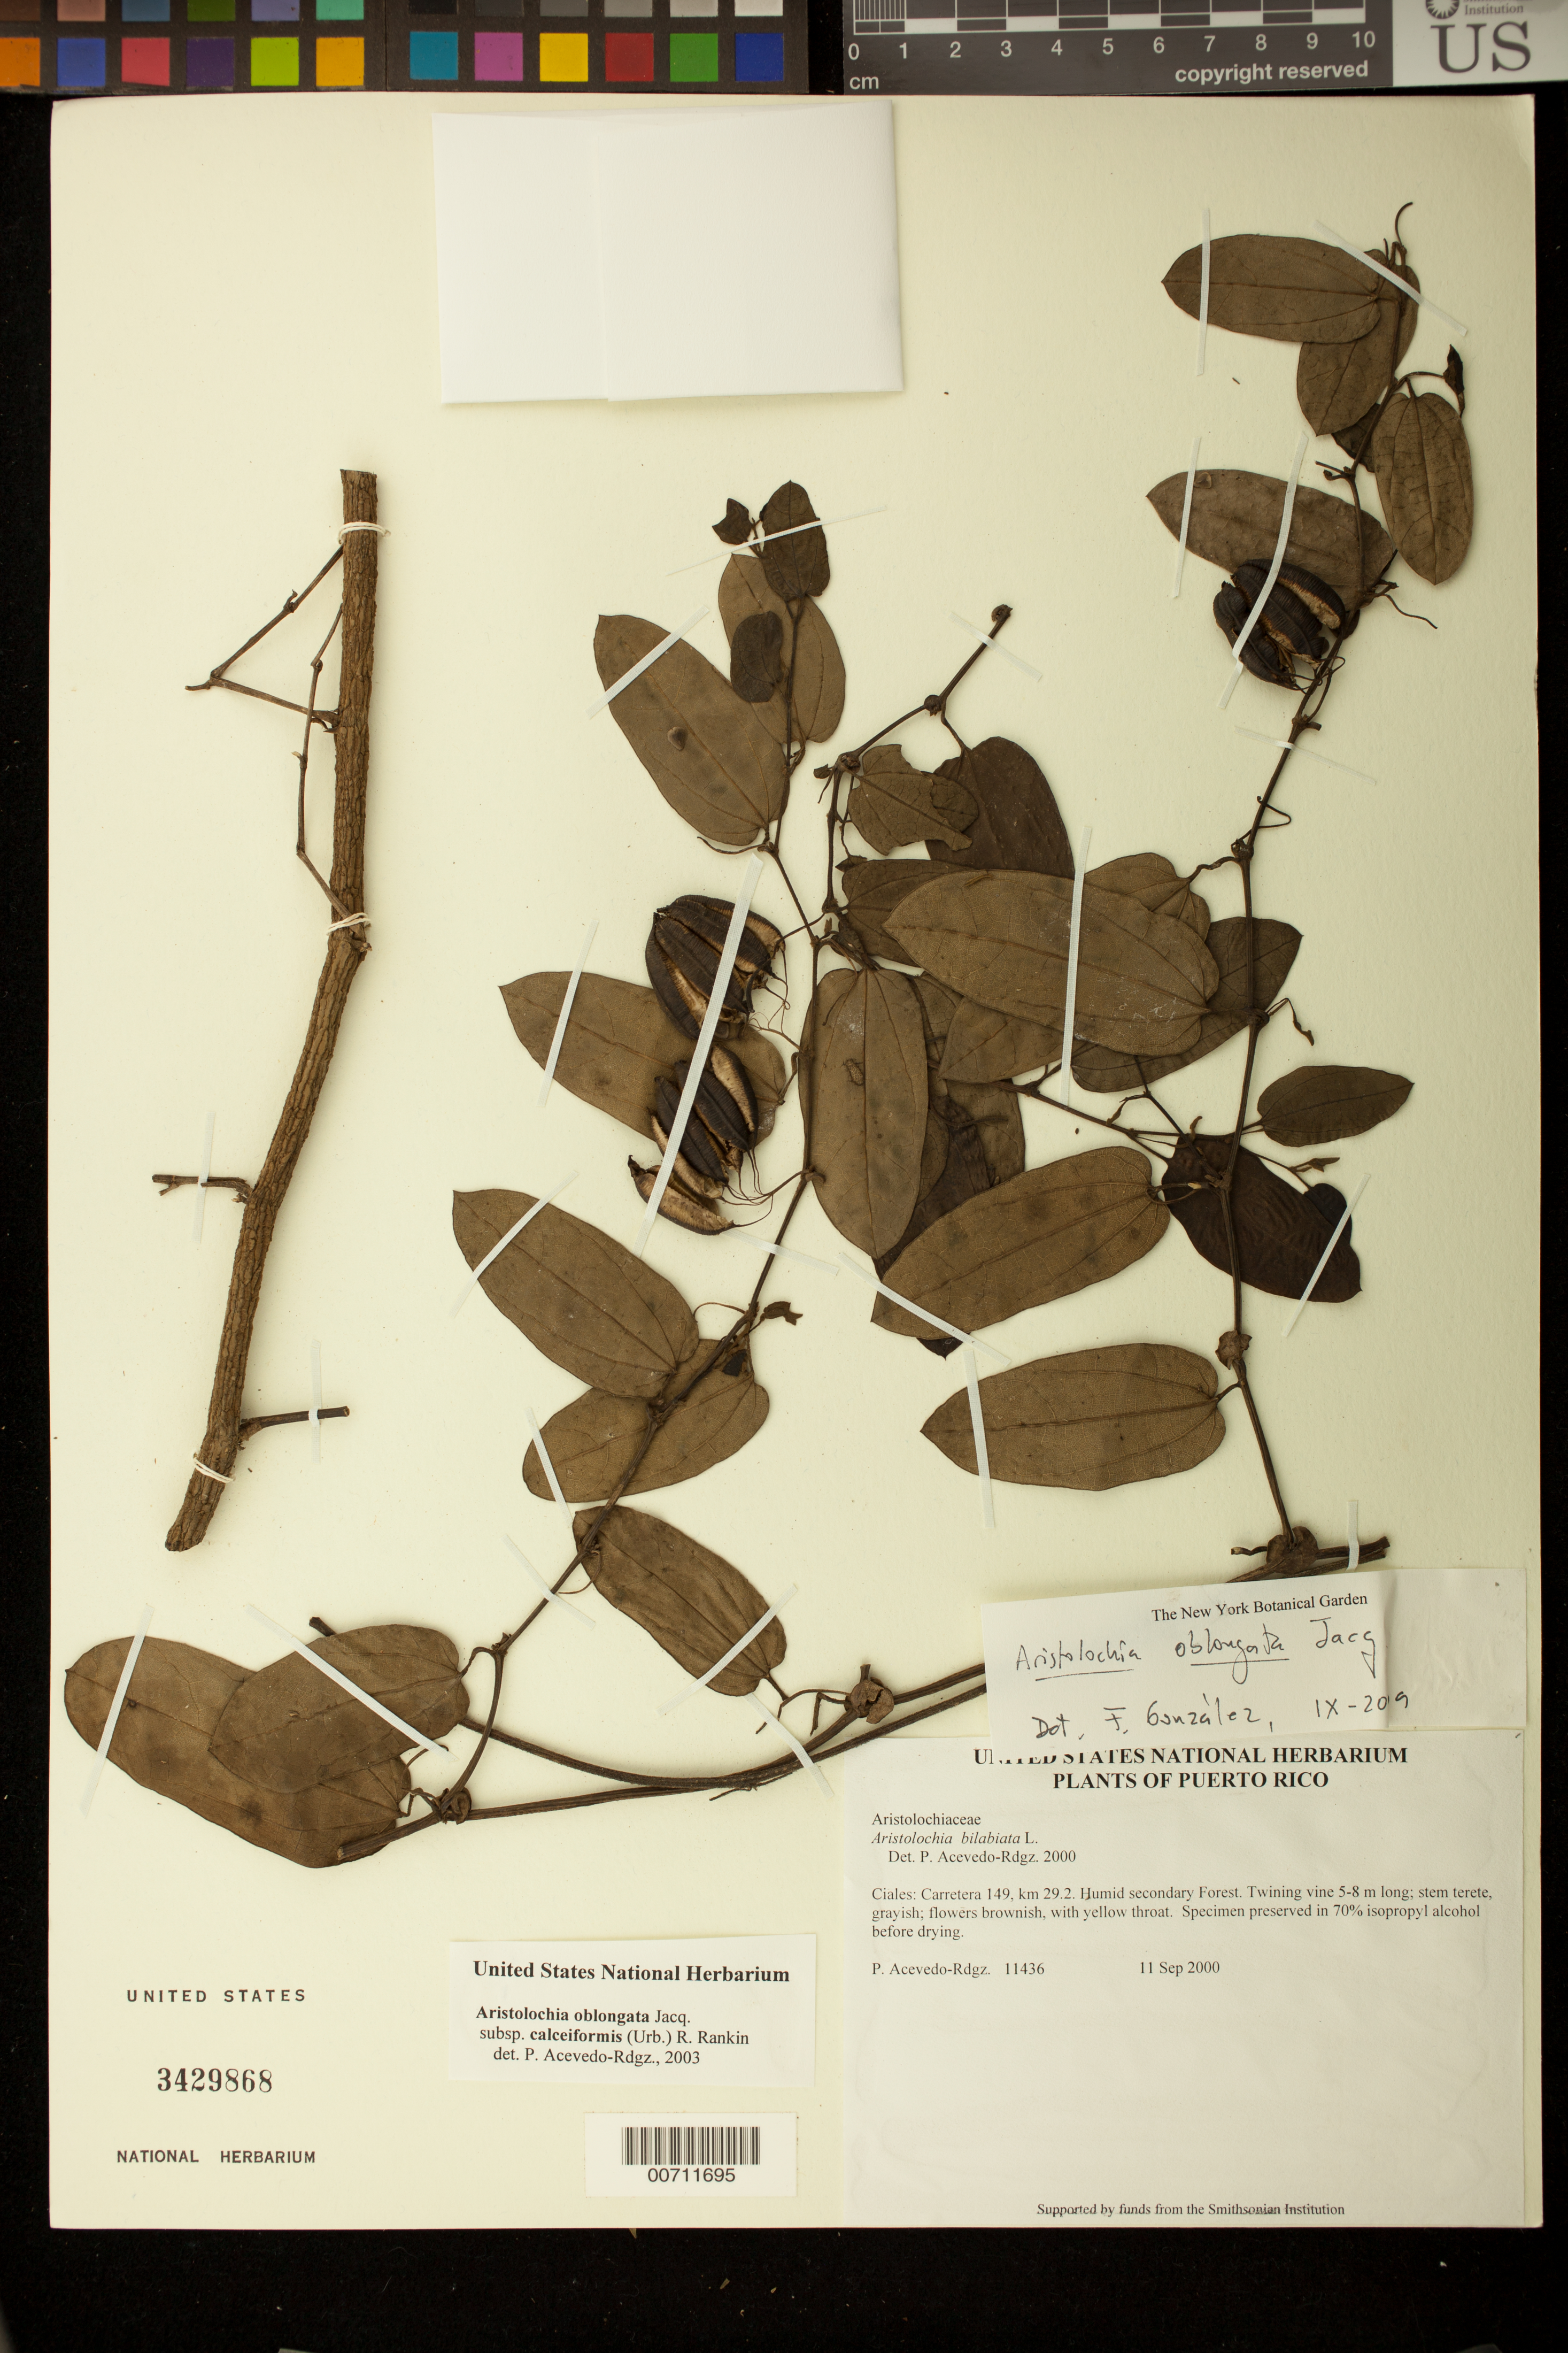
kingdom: Plantae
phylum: Tracheophyta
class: Magnoliopsida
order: Piperales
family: Aristolochiaceae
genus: Aristolochia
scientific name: Aristolochia oblongata subsp. calceiformis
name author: (Urb.) R. Rankin & Acev.-Rodr.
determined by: Acevedo-Rodríguez, P., (BOT), Smithsonian Institution - National Museum of Natural History (UNITED STATES)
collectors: P. Acevedo-Rodr.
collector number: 11436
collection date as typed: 11 Sep 2000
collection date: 2000-09-11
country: Puerto Rico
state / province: Ciales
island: Puerto Rico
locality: Ciales; Carretera 149, km 29.2.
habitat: Humid secondary Forest.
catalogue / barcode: US 3429868